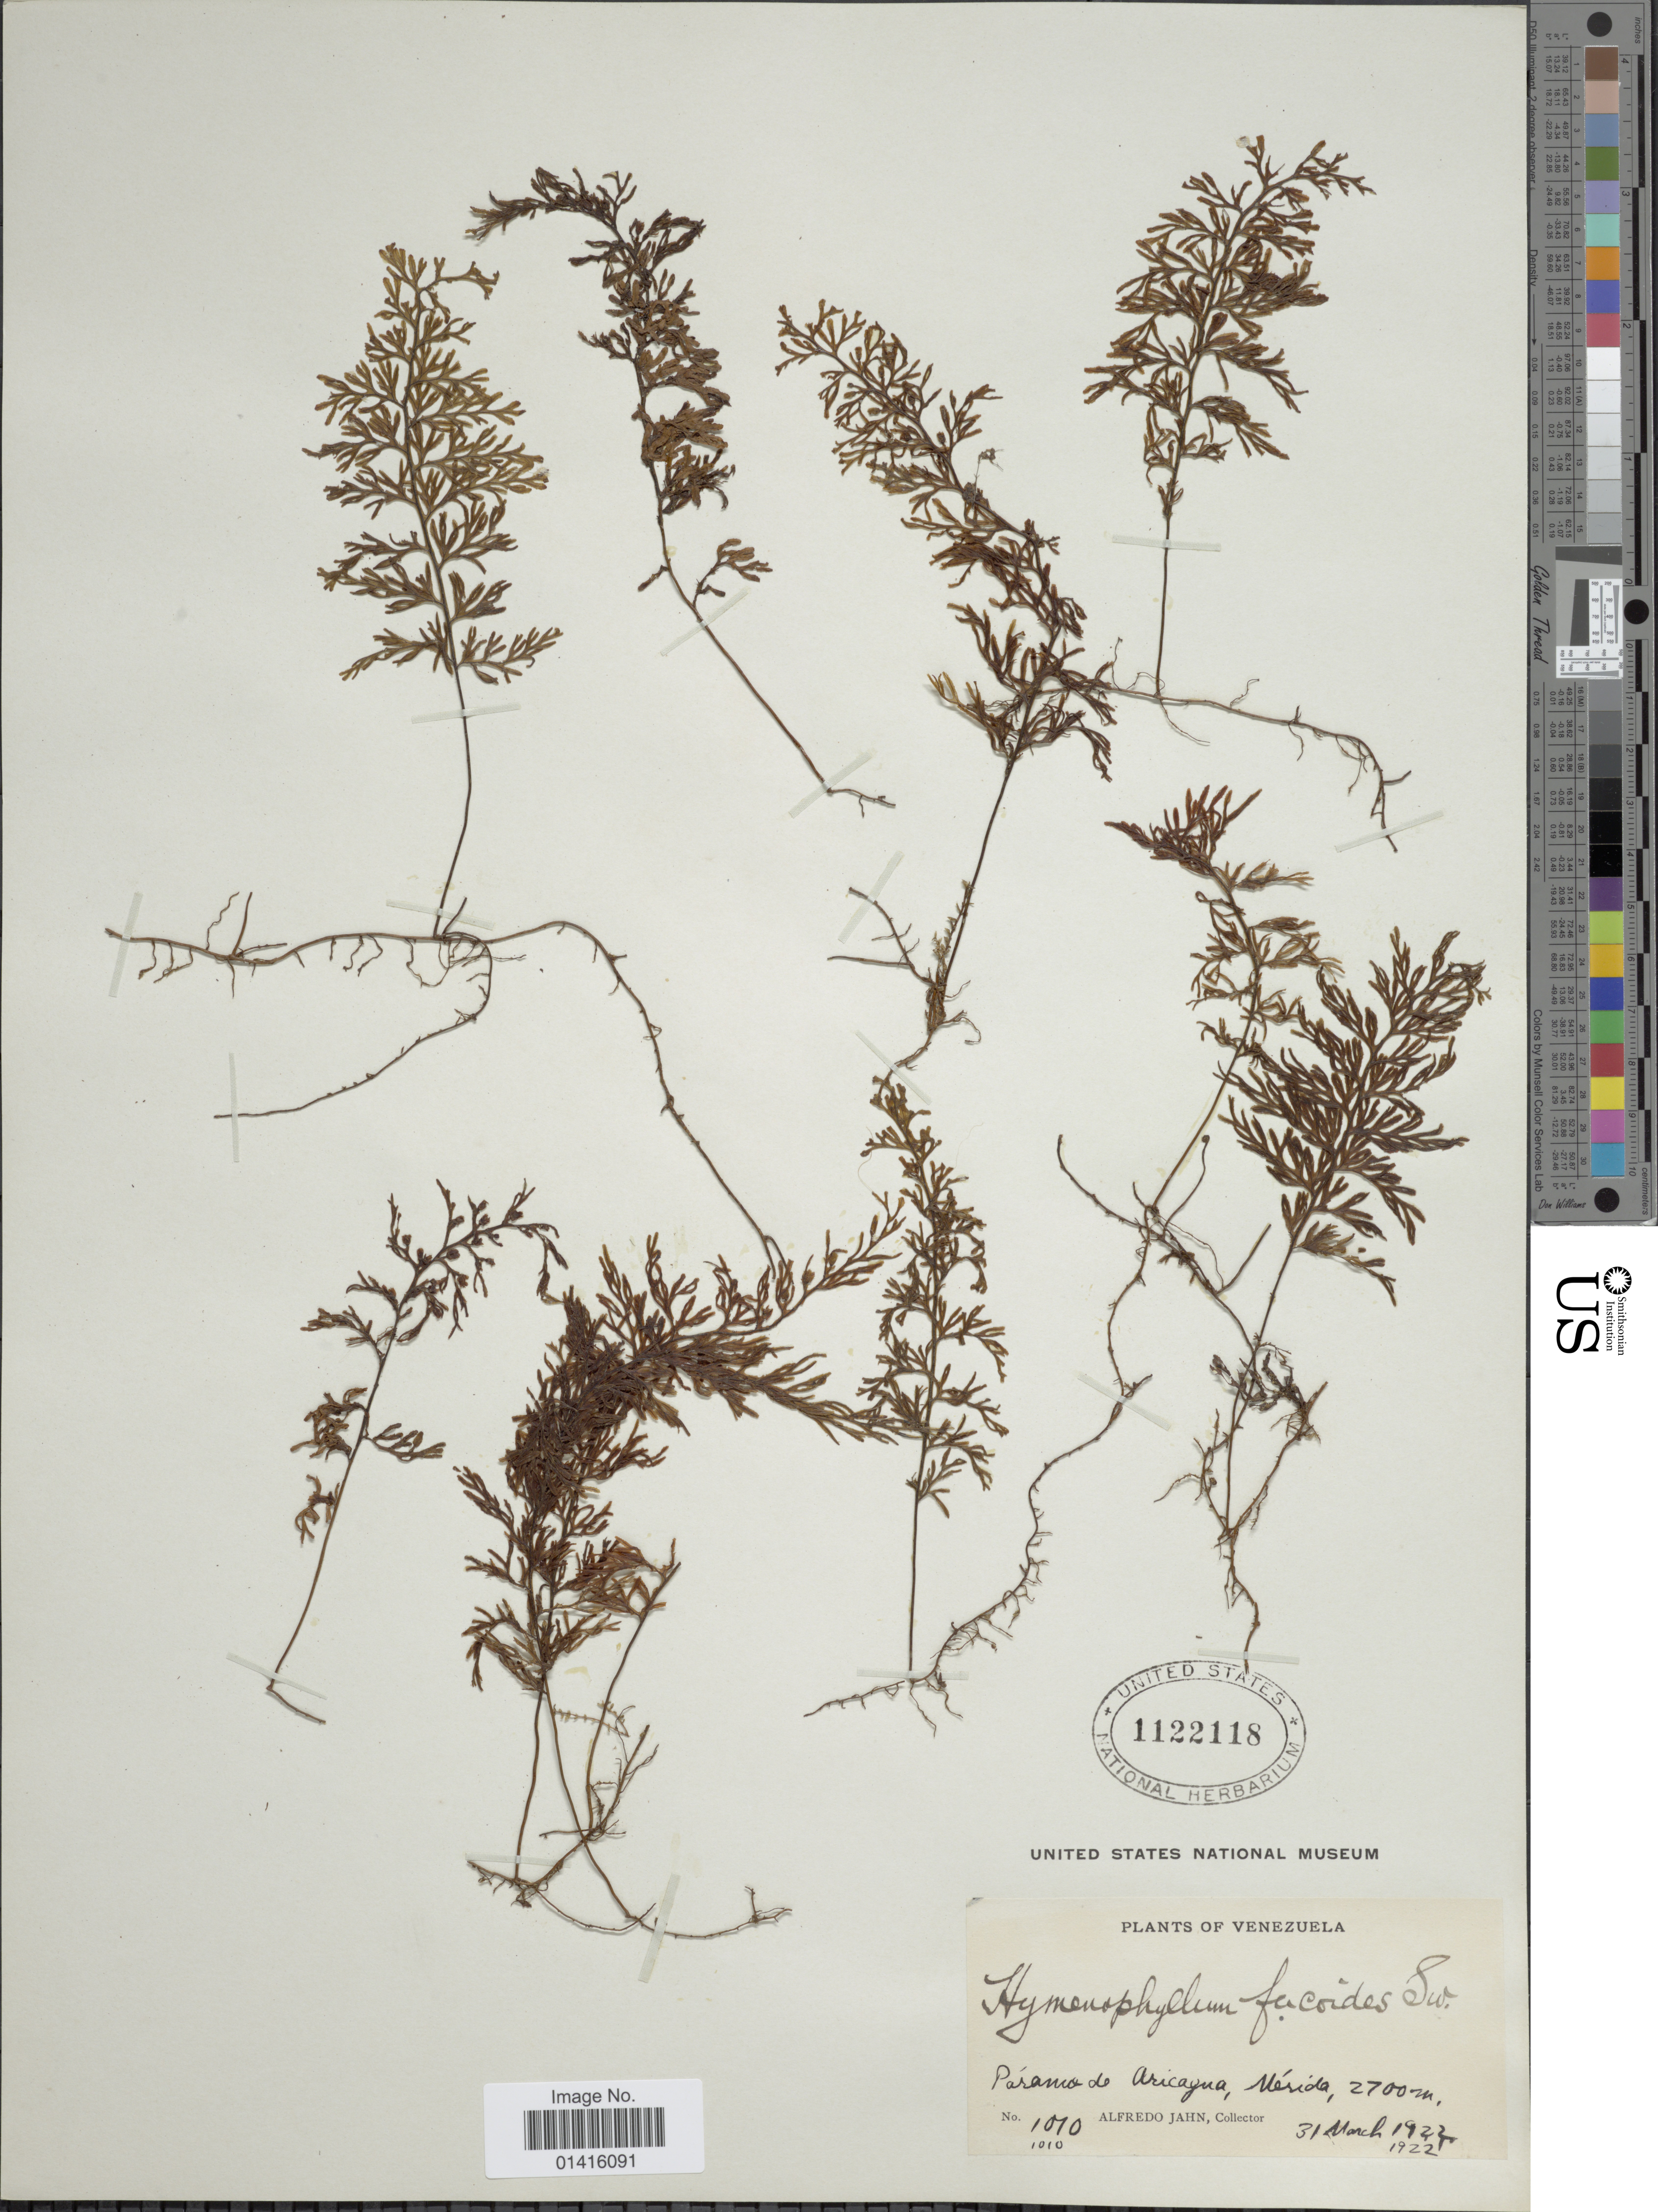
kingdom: Plantae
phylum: Tracheophyta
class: Polypodiopsida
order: Hymenophyllales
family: Hymenophyllaceae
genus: Hymenophyllum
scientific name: Hymenophyllum fucoides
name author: (Sw.) Sw.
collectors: A. Jahn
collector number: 1010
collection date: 1922-03-31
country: Venezuela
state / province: Mérida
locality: Páramo de Aricagua, Mérida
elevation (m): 2700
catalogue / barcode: US 1122118